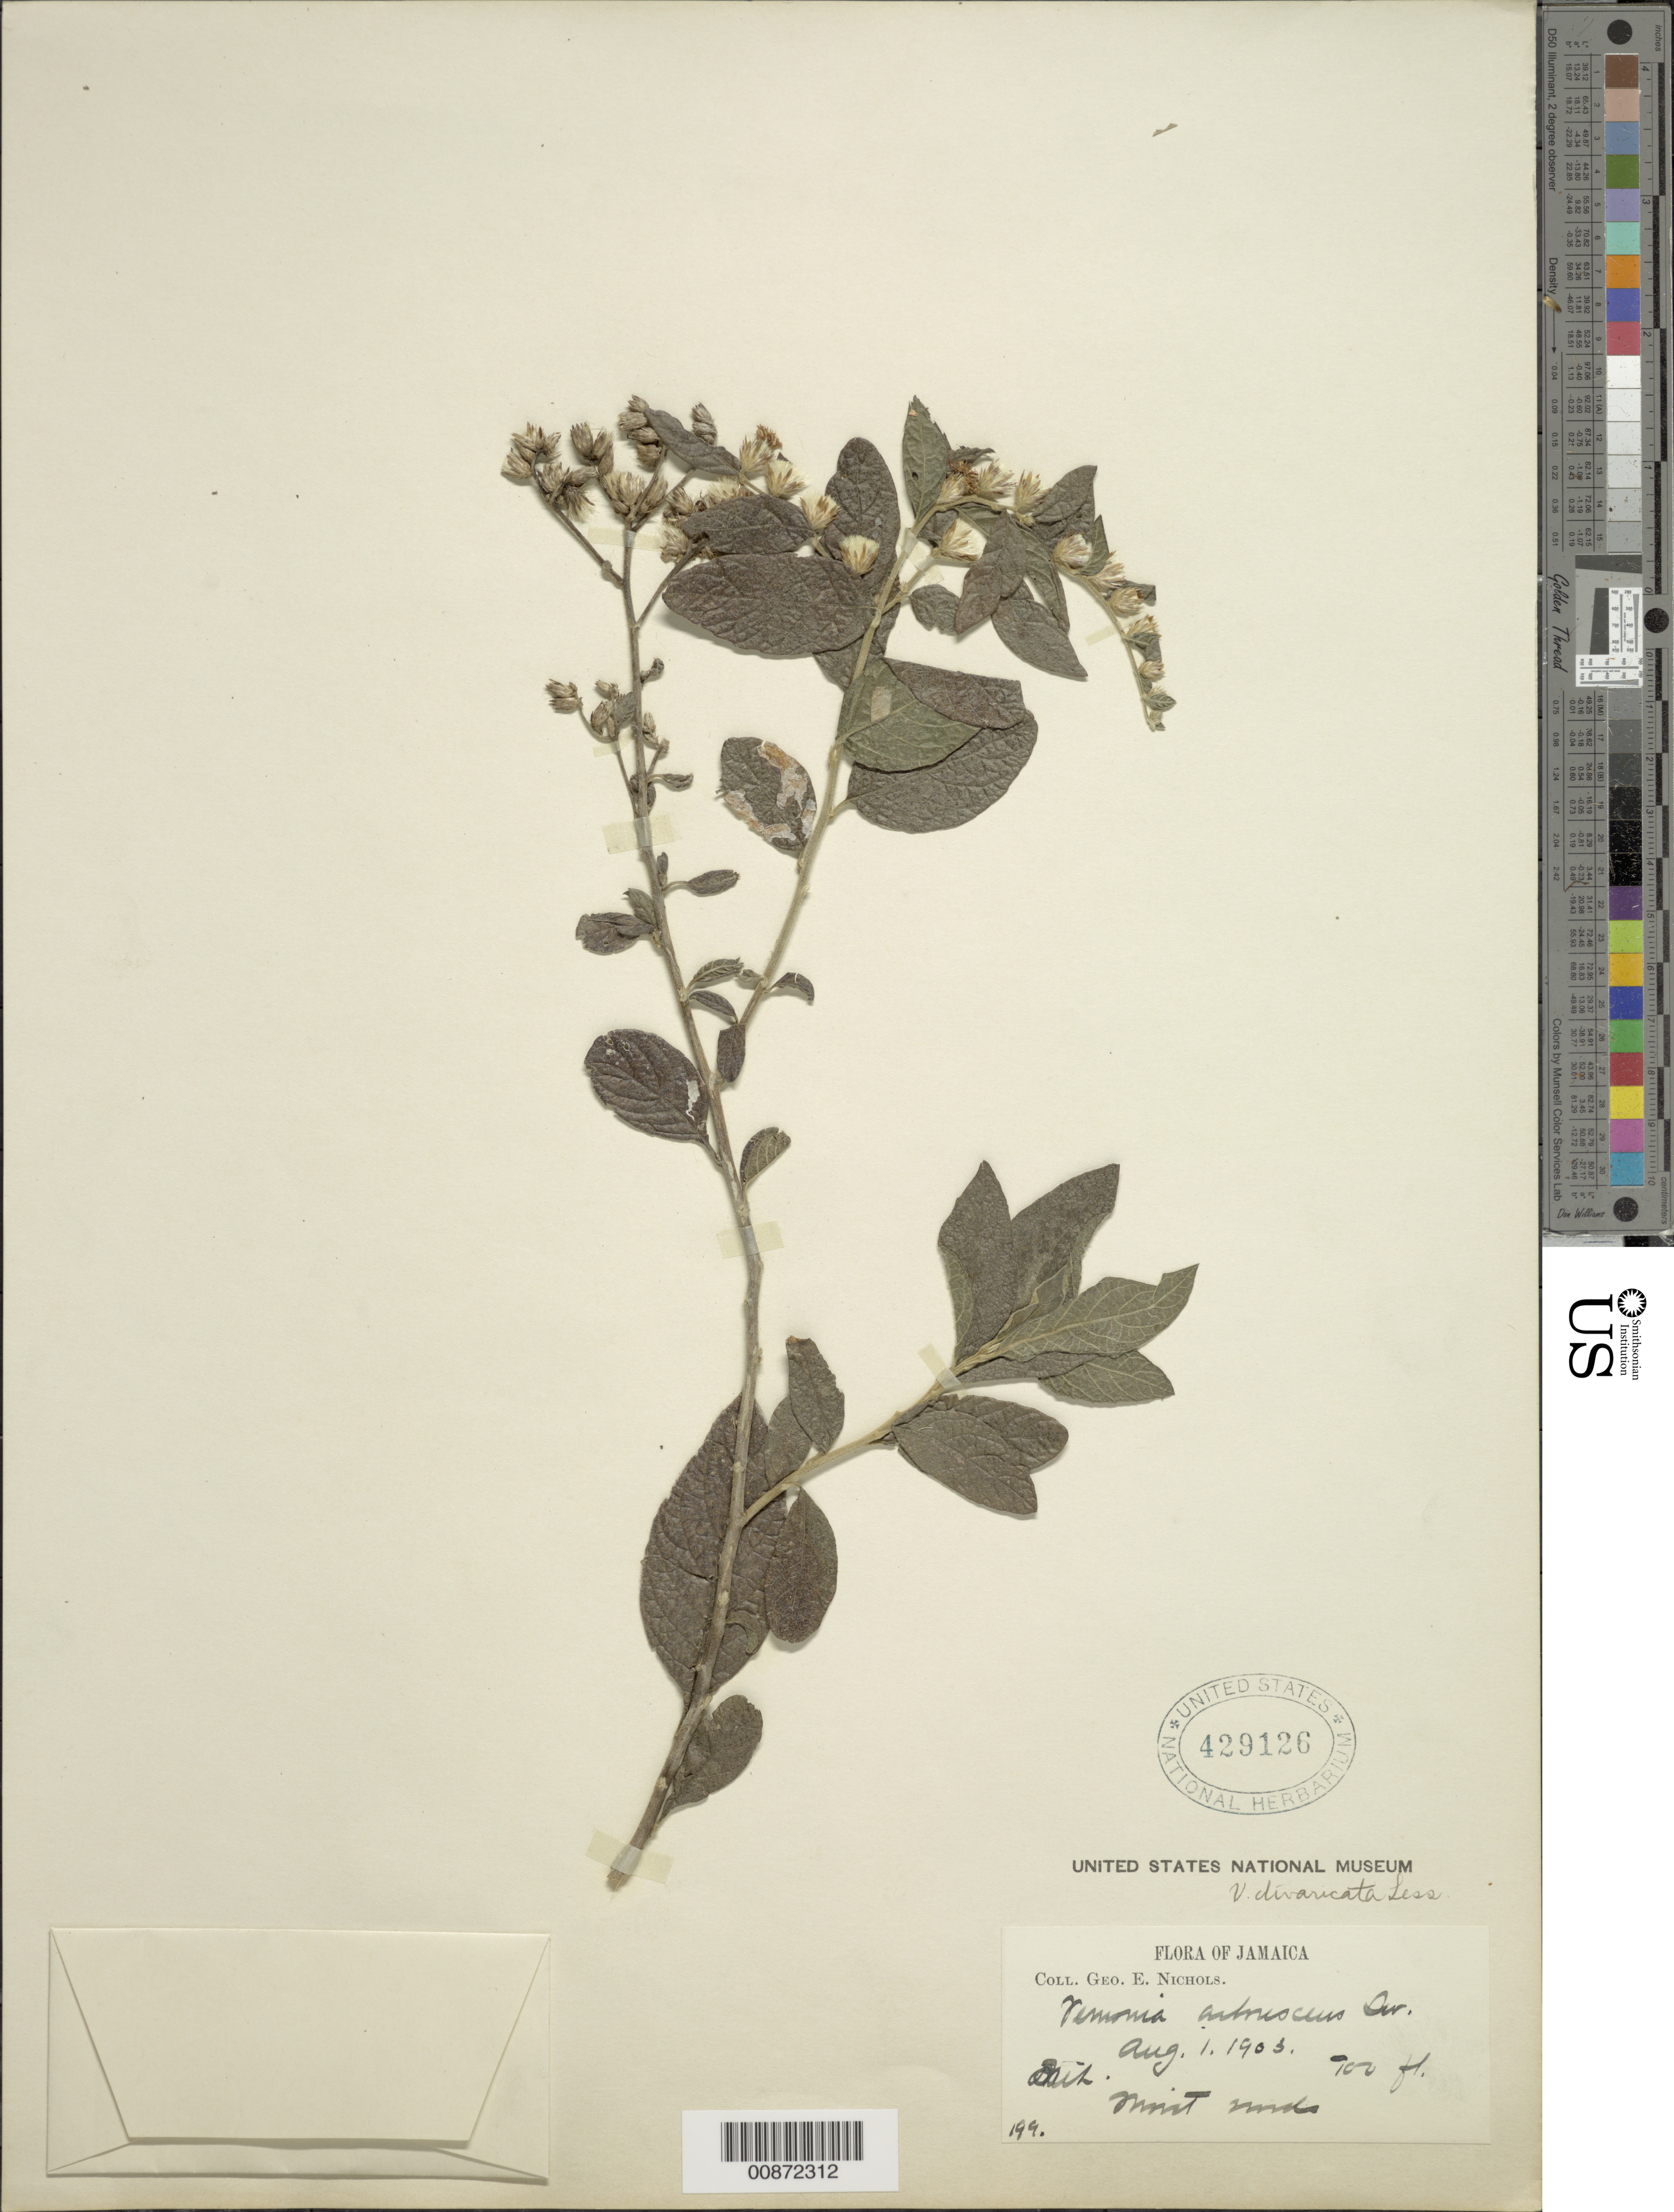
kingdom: Plantae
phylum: Tracheophyta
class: Magnoliopsida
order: Asterales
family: Asteraceae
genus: Lepidaploa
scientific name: Lepidaploa arborescens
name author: (L.) H. Rob.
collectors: G. E. Nichols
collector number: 199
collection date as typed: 01 Aug 1903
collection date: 1903-08-01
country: Jamaica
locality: Bais (sp?)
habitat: Moist woods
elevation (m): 213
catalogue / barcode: US 429126